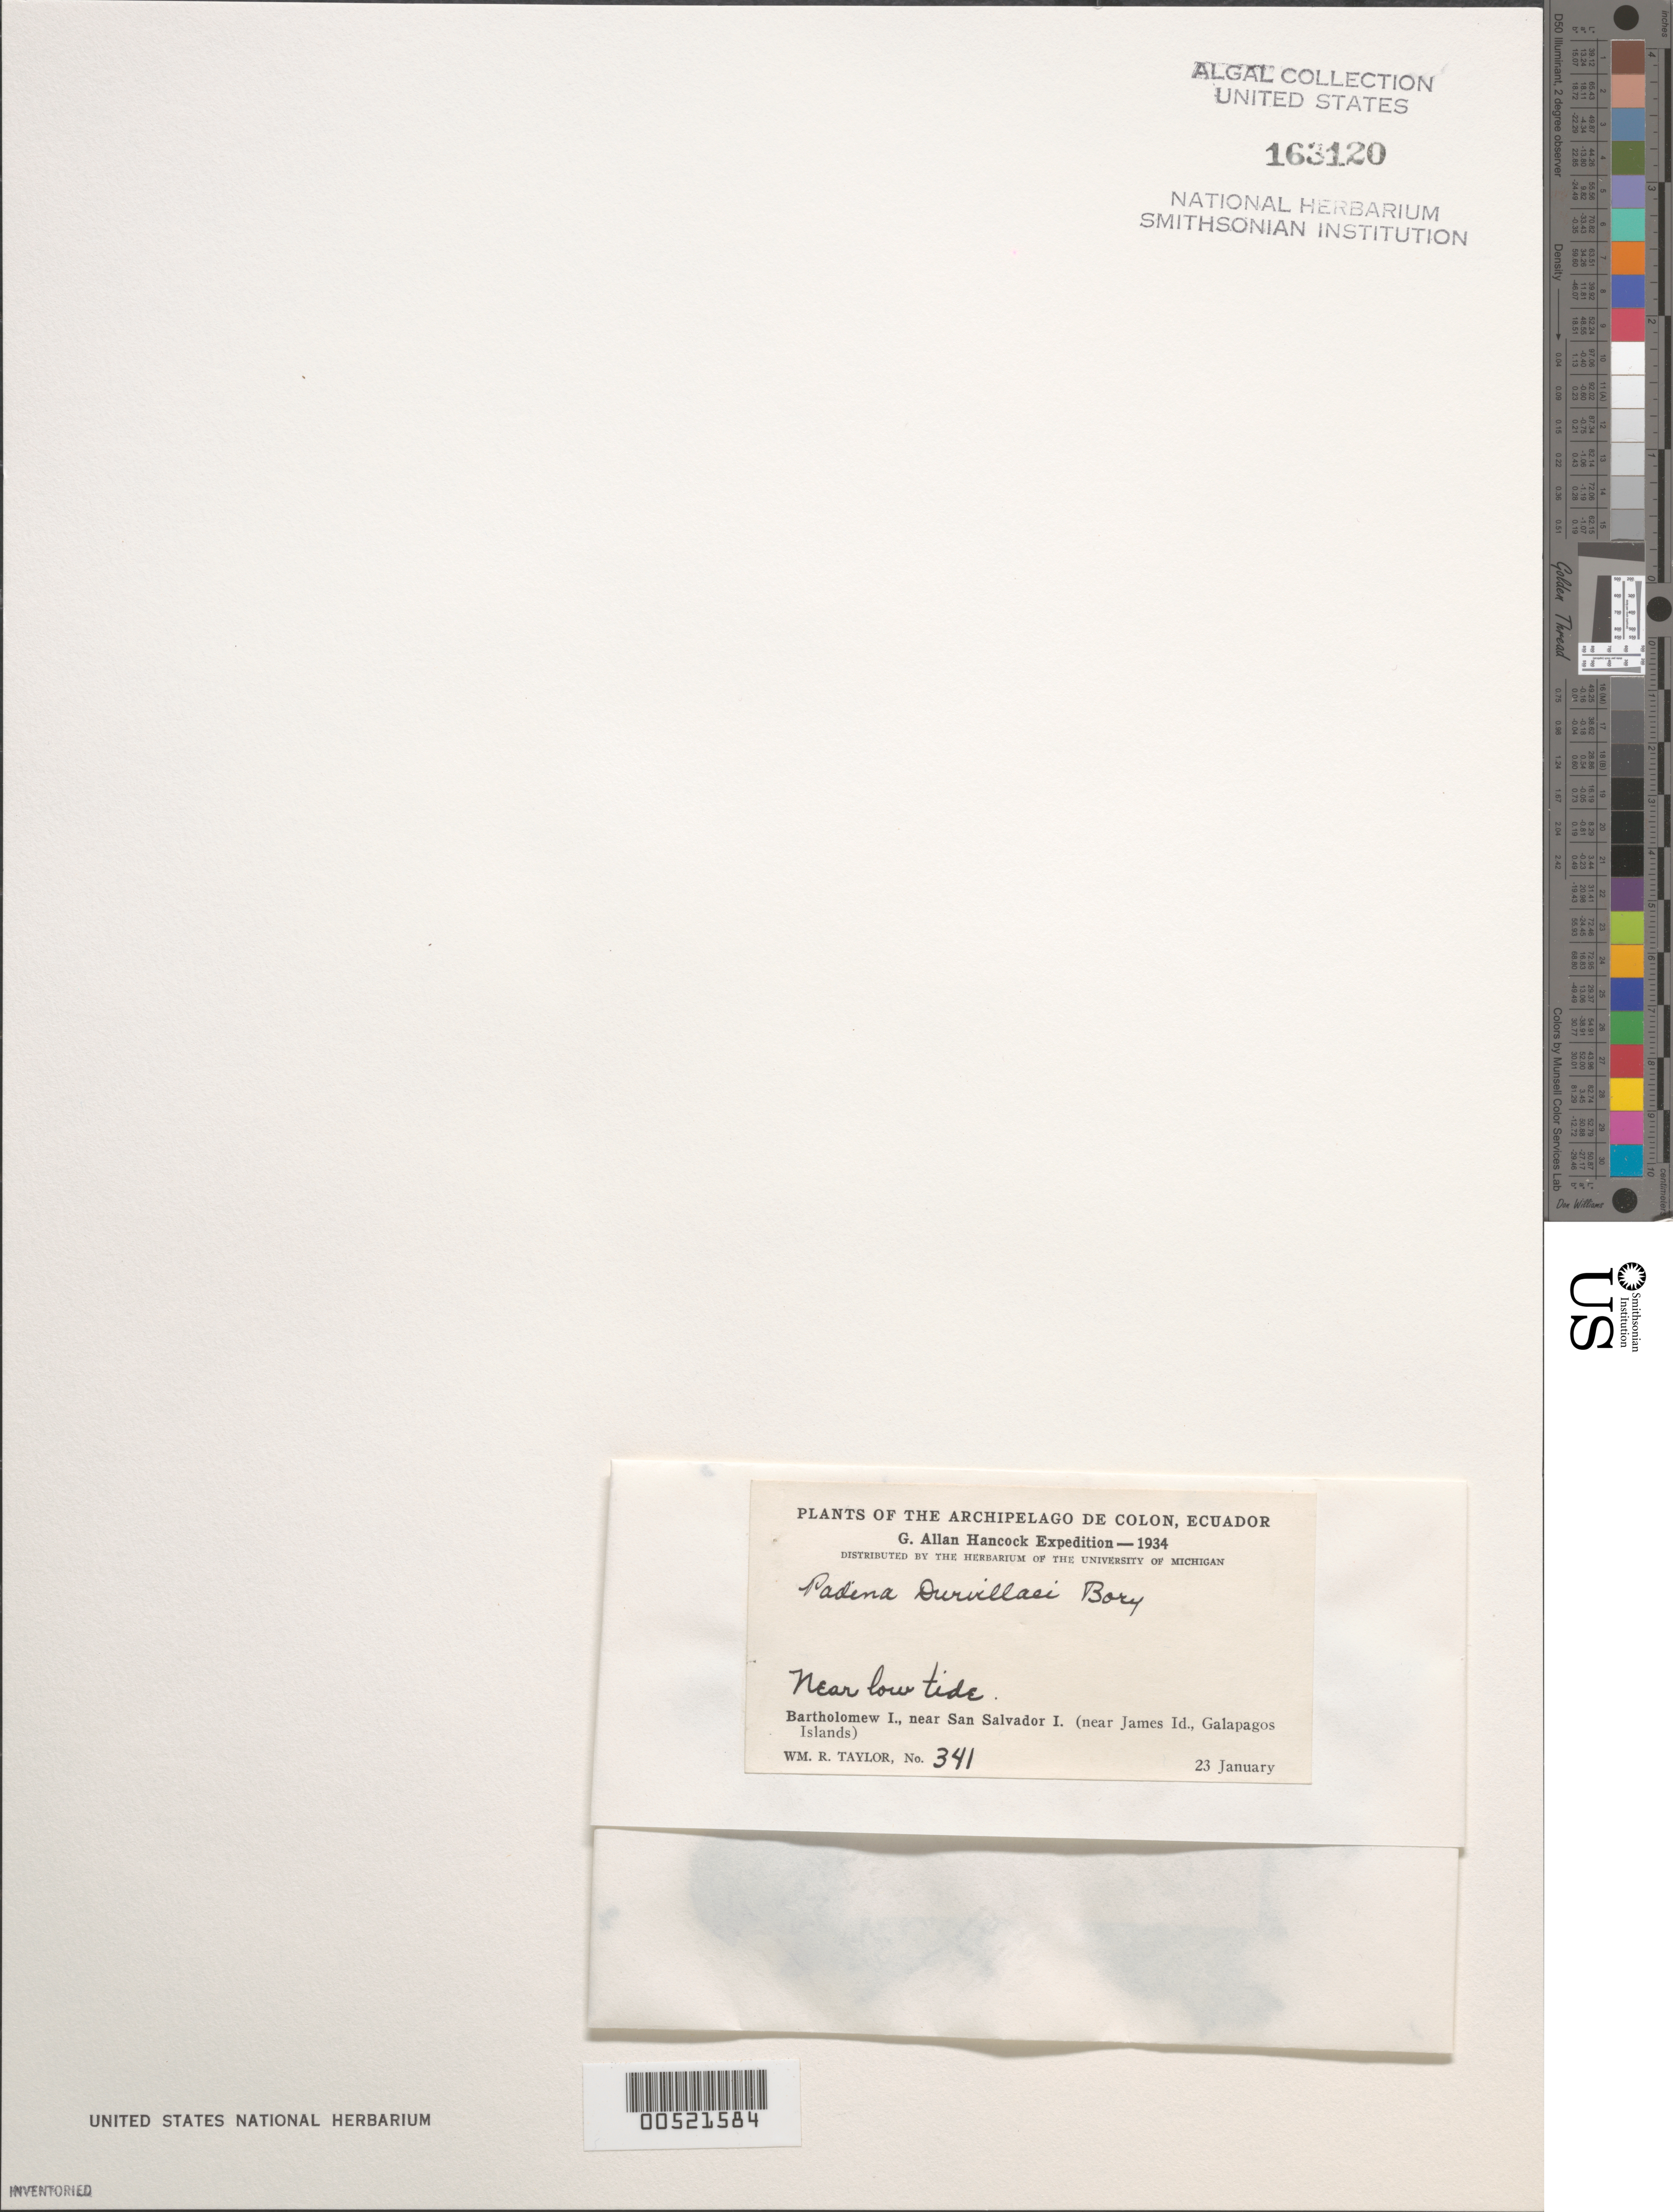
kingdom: Chromista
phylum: Ochrophyta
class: Phaeophyceae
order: Dictyotales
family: Dictyotaceae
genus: Padina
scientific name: Padina durvillaei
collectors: W. R. Taylor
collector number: WRT 34-341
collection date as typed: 23 Jan 1934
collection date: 1934-01-23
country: Ecuador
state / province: Colón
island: Bartolomé [Bartholomew]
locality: Near Isla San Salvador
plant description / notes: G. Allan Hancock Expedition, 1934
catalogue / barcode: US 163120